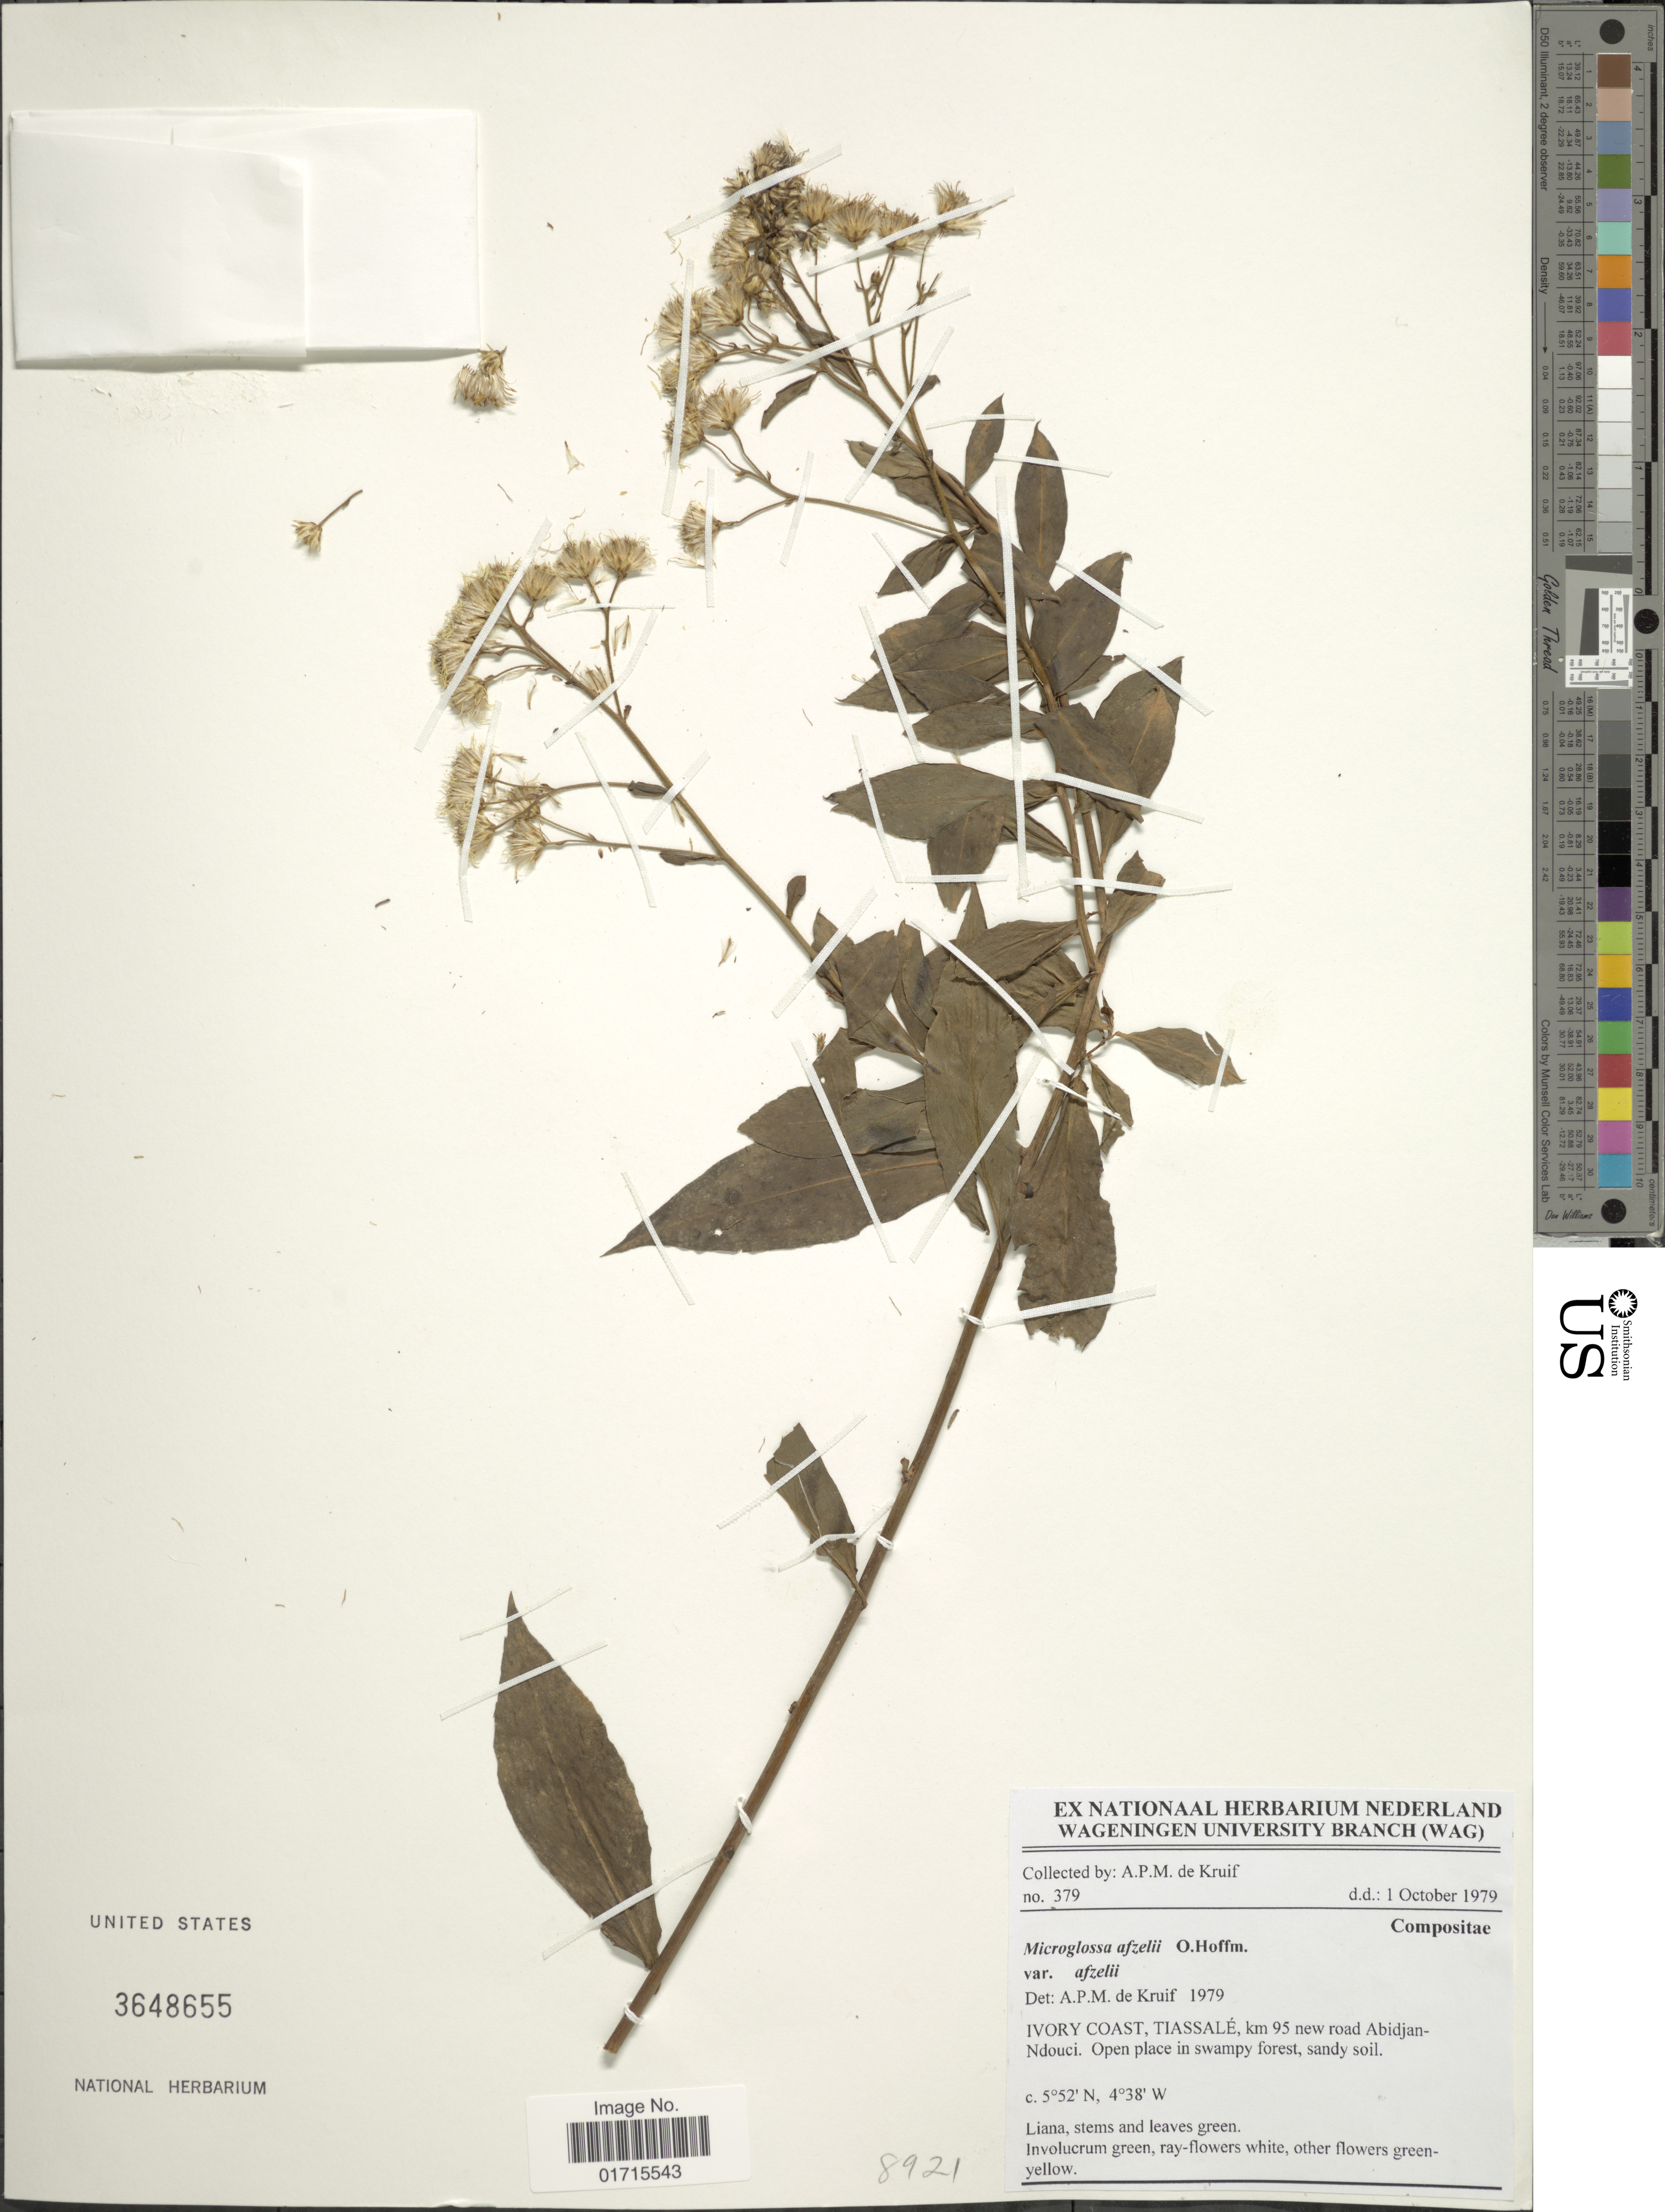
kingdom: Plantae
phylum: Tracheophyta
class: Magnoliopsida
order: Asterales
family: Asteraceae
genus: Microglossa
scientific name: Microglossa afzelii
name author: O. Hoffm.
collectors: A. P. de Kruif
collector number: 379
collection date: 1979-10-01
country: Ivory Coast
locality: Ivory Coast, Tiassale, km 95 new road Abidjan-Ndouci.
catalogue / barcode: US 3648655